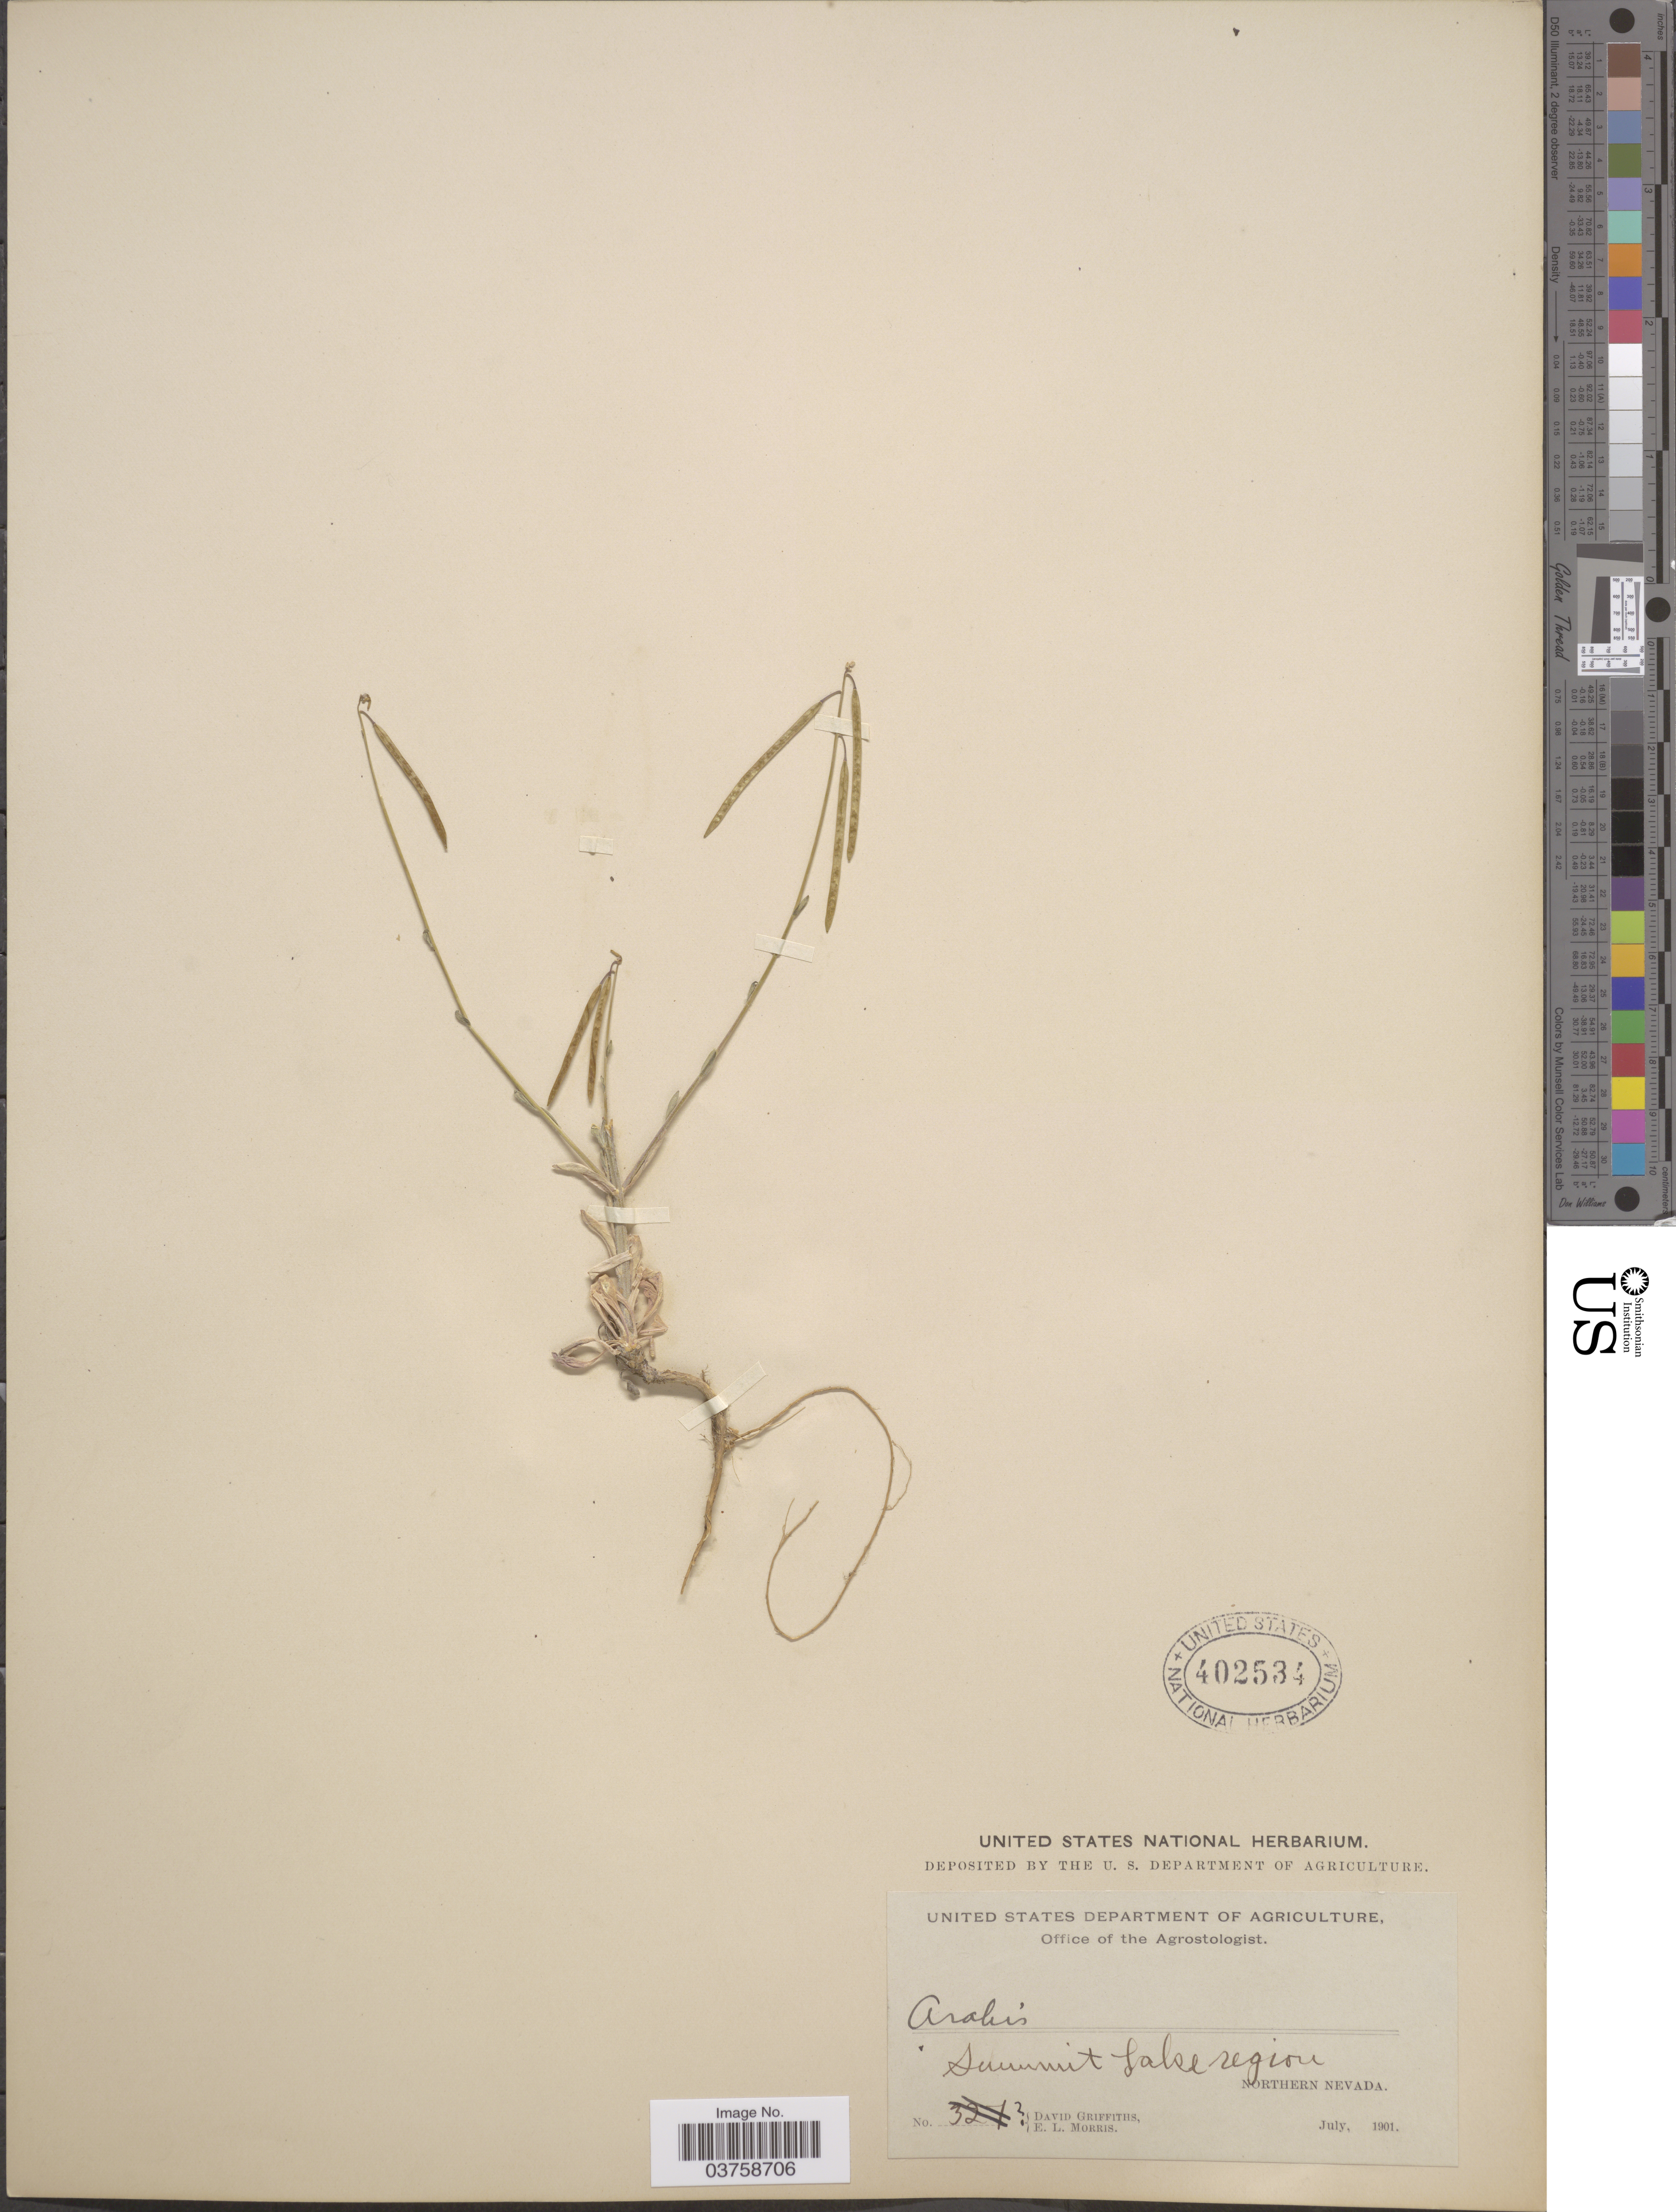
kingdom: Plantae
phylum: Tracheophyta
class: Magnoliopsida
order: Brassicales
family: Brassicaceae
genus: Arabis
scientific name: Arabis puberula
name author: Nutt.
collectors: D. Griffiths & E. Morris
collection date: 1901-07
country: United States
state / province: Nevada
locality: Summit Lake region. Northern Nevada.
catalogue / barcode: US 402534